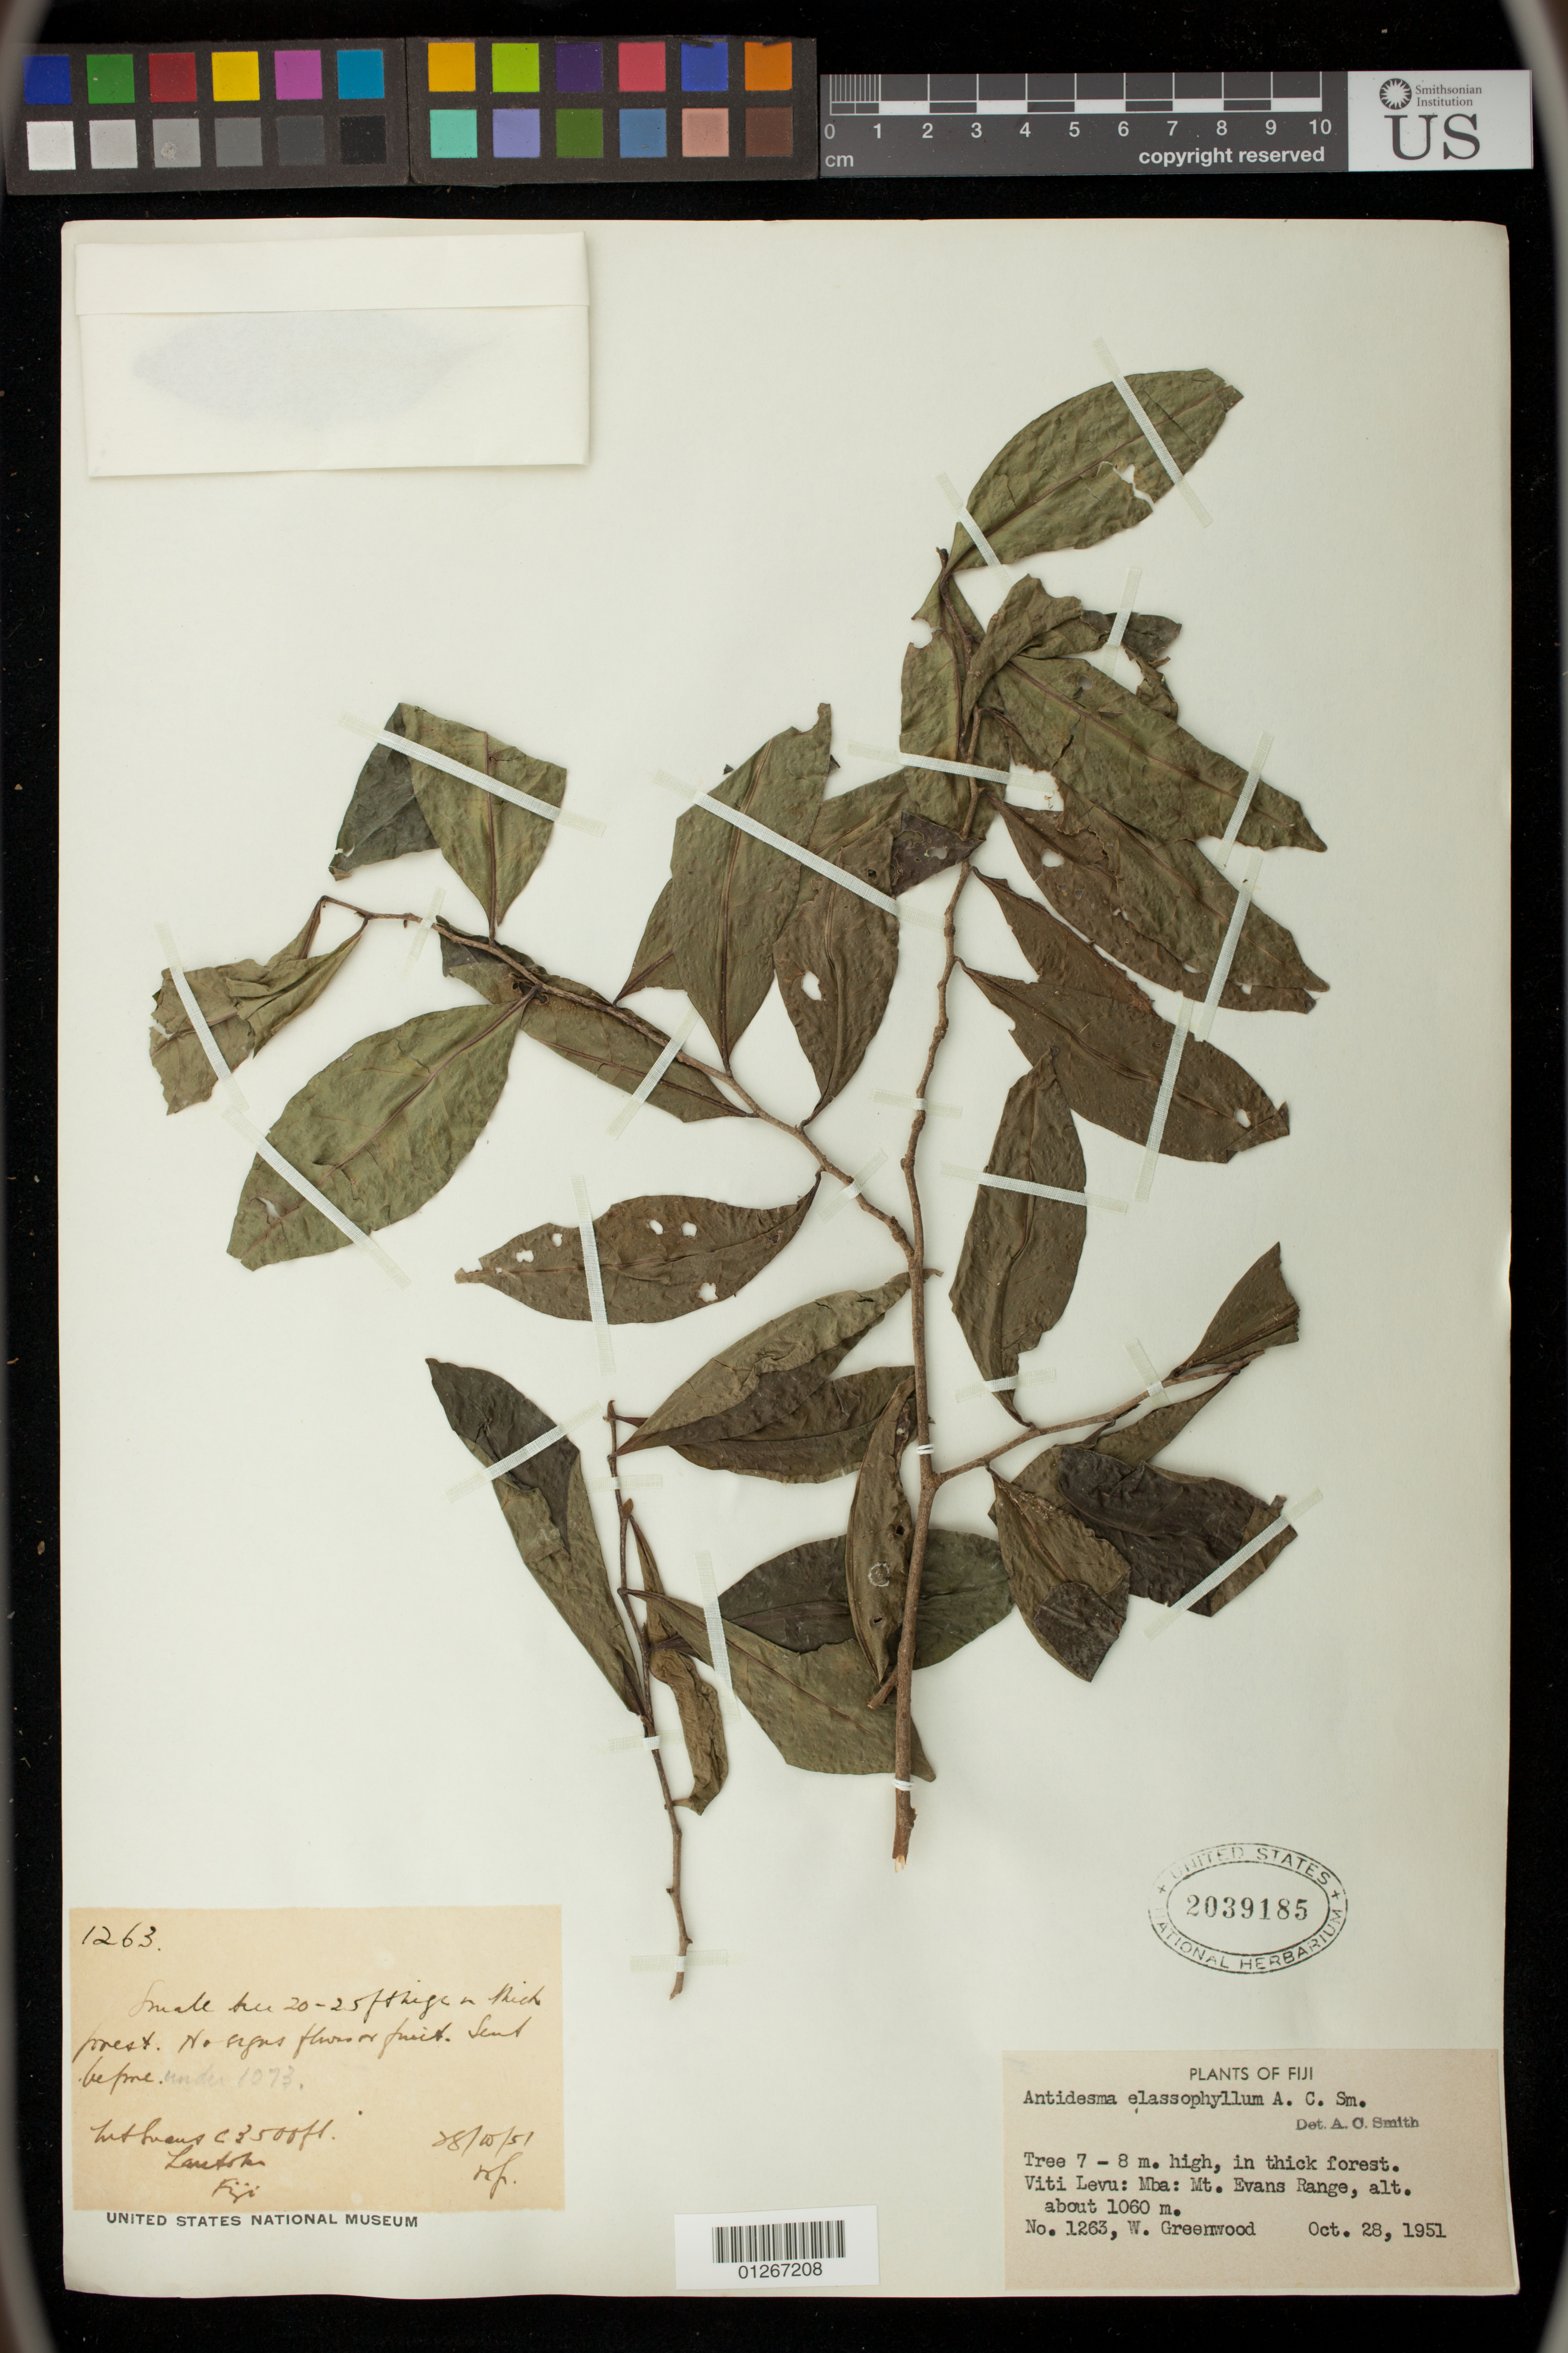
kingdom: Plantae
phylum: Tracheophyta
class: Magnoliopsida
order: Malpighiales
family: Phyllanthaceae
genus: Antidesma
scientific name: Antidesma elassophyllum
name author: A.C. Sm.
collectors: W. Greenwood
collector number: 1263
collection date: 1951-10-28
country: Fiji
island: Viti Levu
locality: Mba: Mt. Evnas Range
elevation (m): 1060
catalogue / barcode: US 2039185